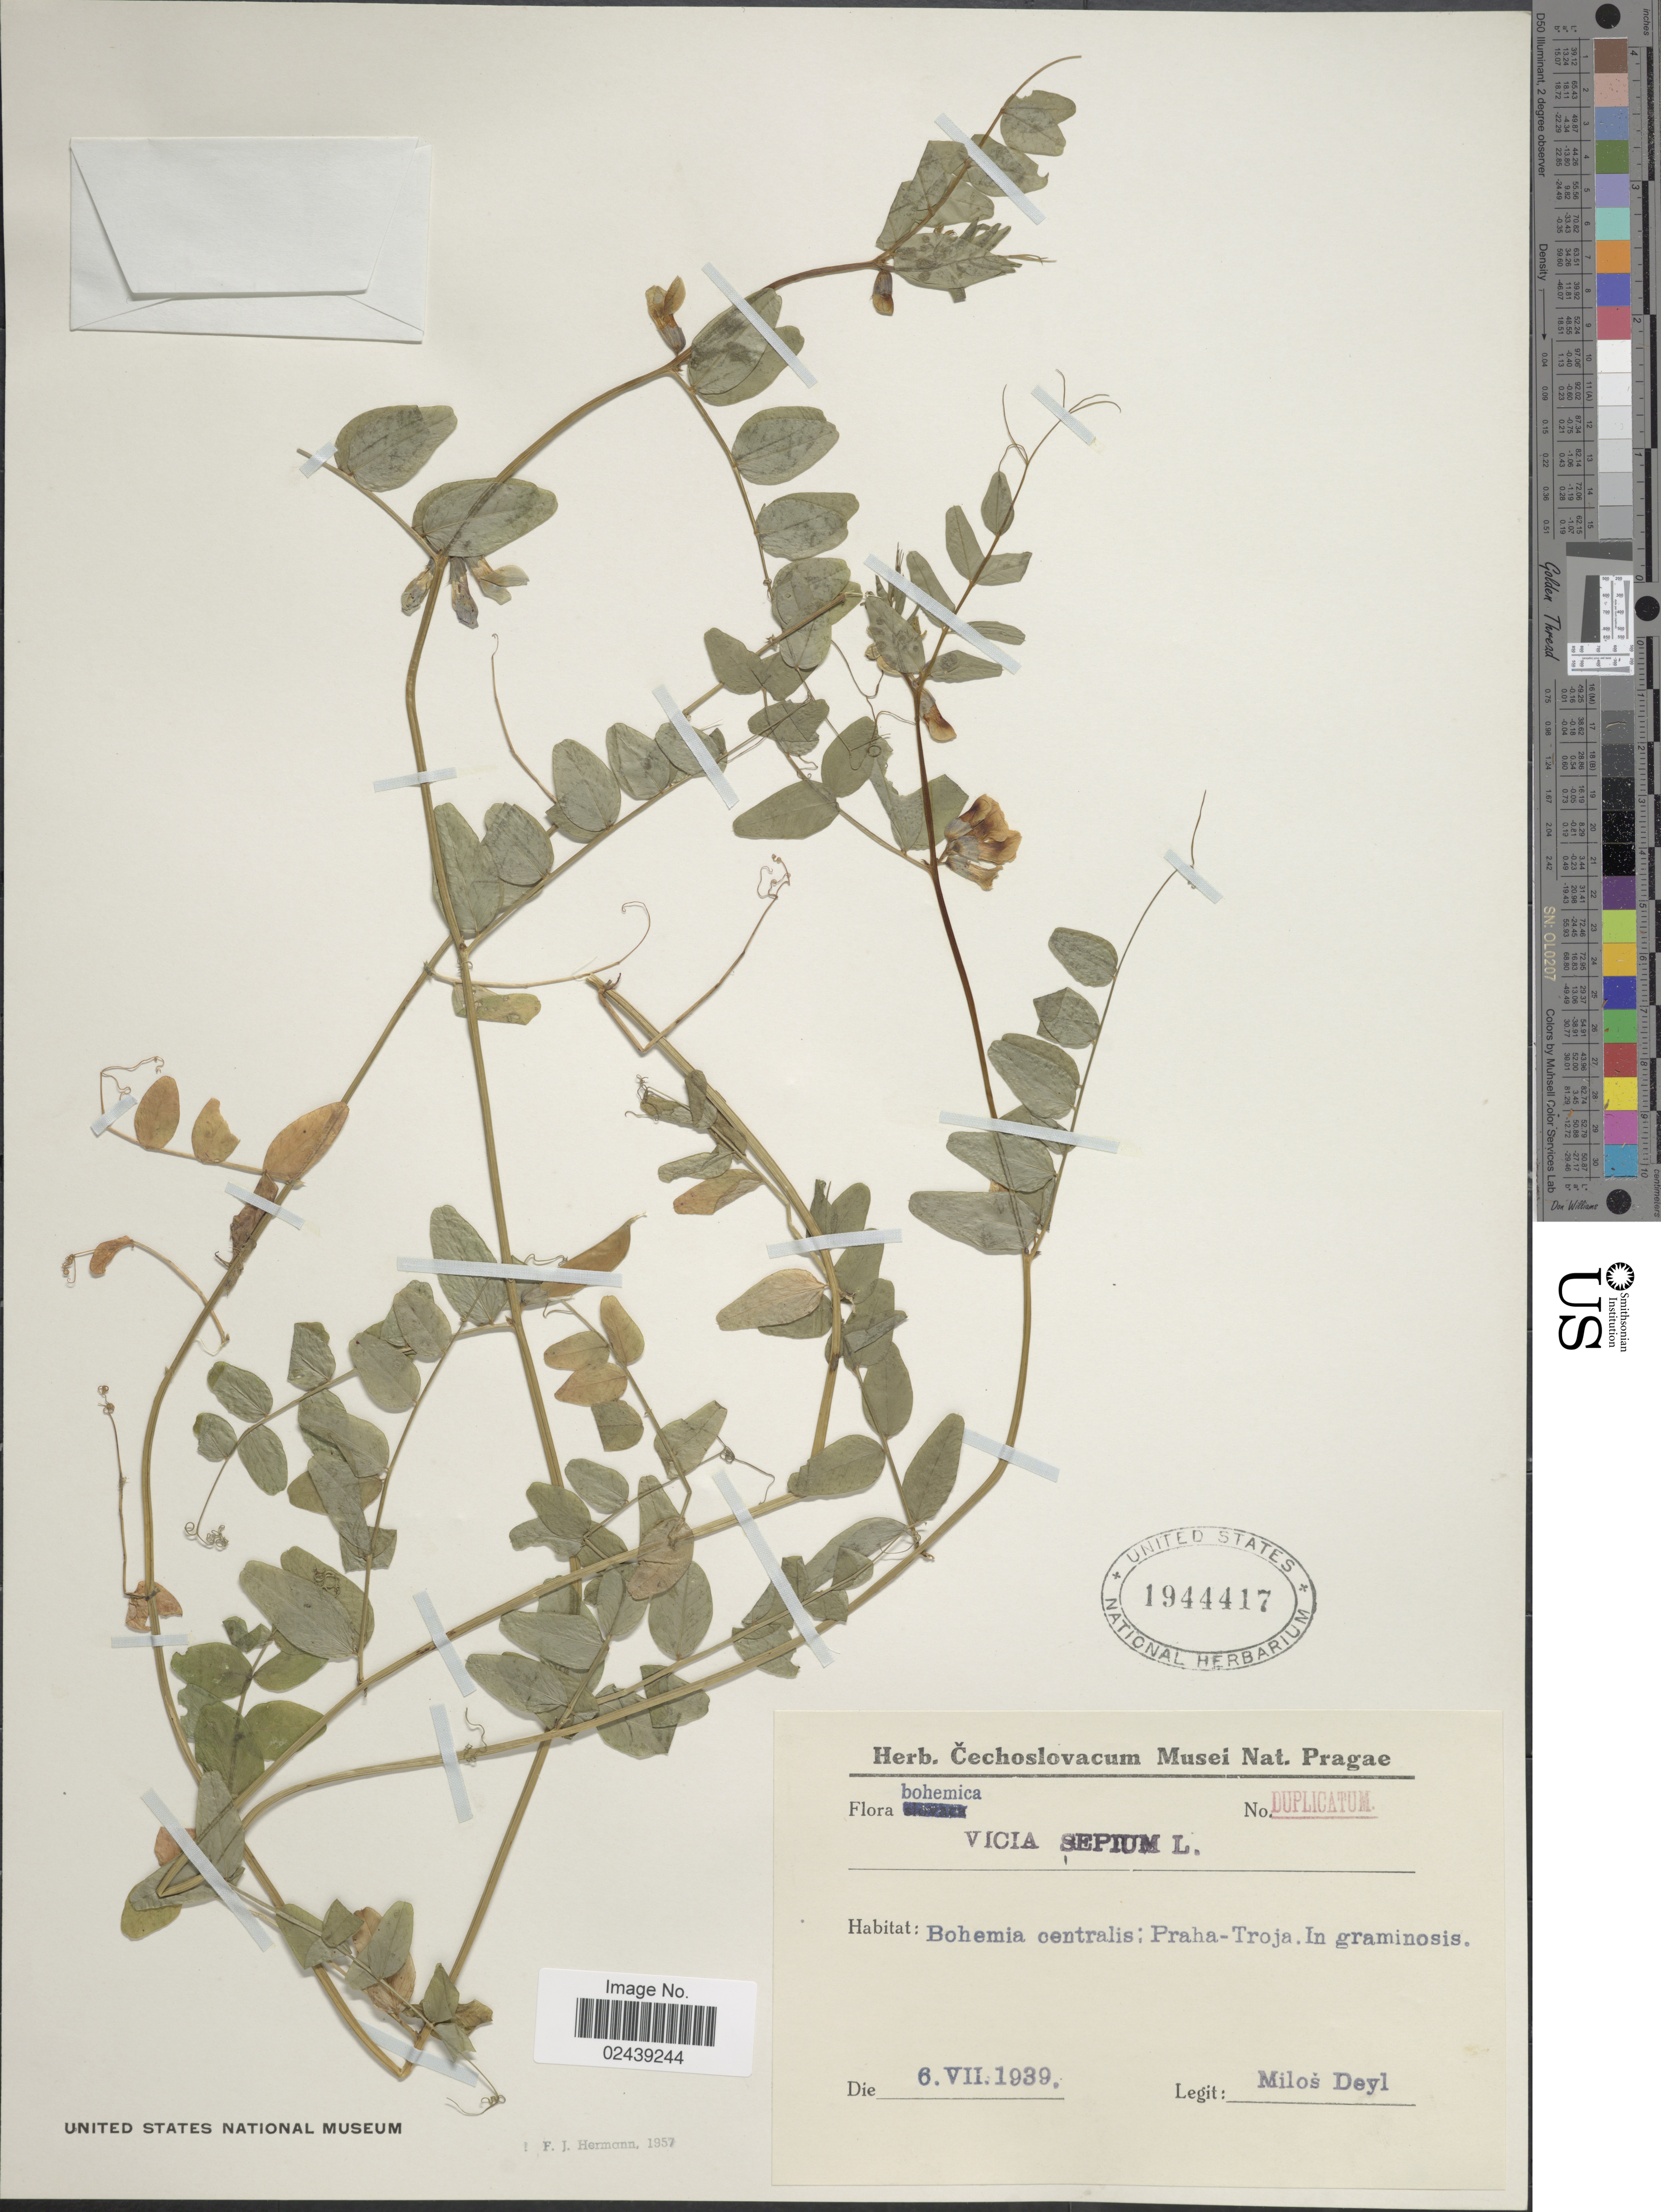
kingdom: Plantae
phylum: Tracheophyta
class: Magnoliopsida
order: Fabales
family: Fabaceae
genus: Vicia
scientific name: Vicia sepium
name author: L.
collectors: M. Deyl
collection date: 1939-07-06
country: Czechia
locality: Bohemica. Bohemia centralis; Praha-Troja. In graminosis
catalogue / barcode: US 1944417